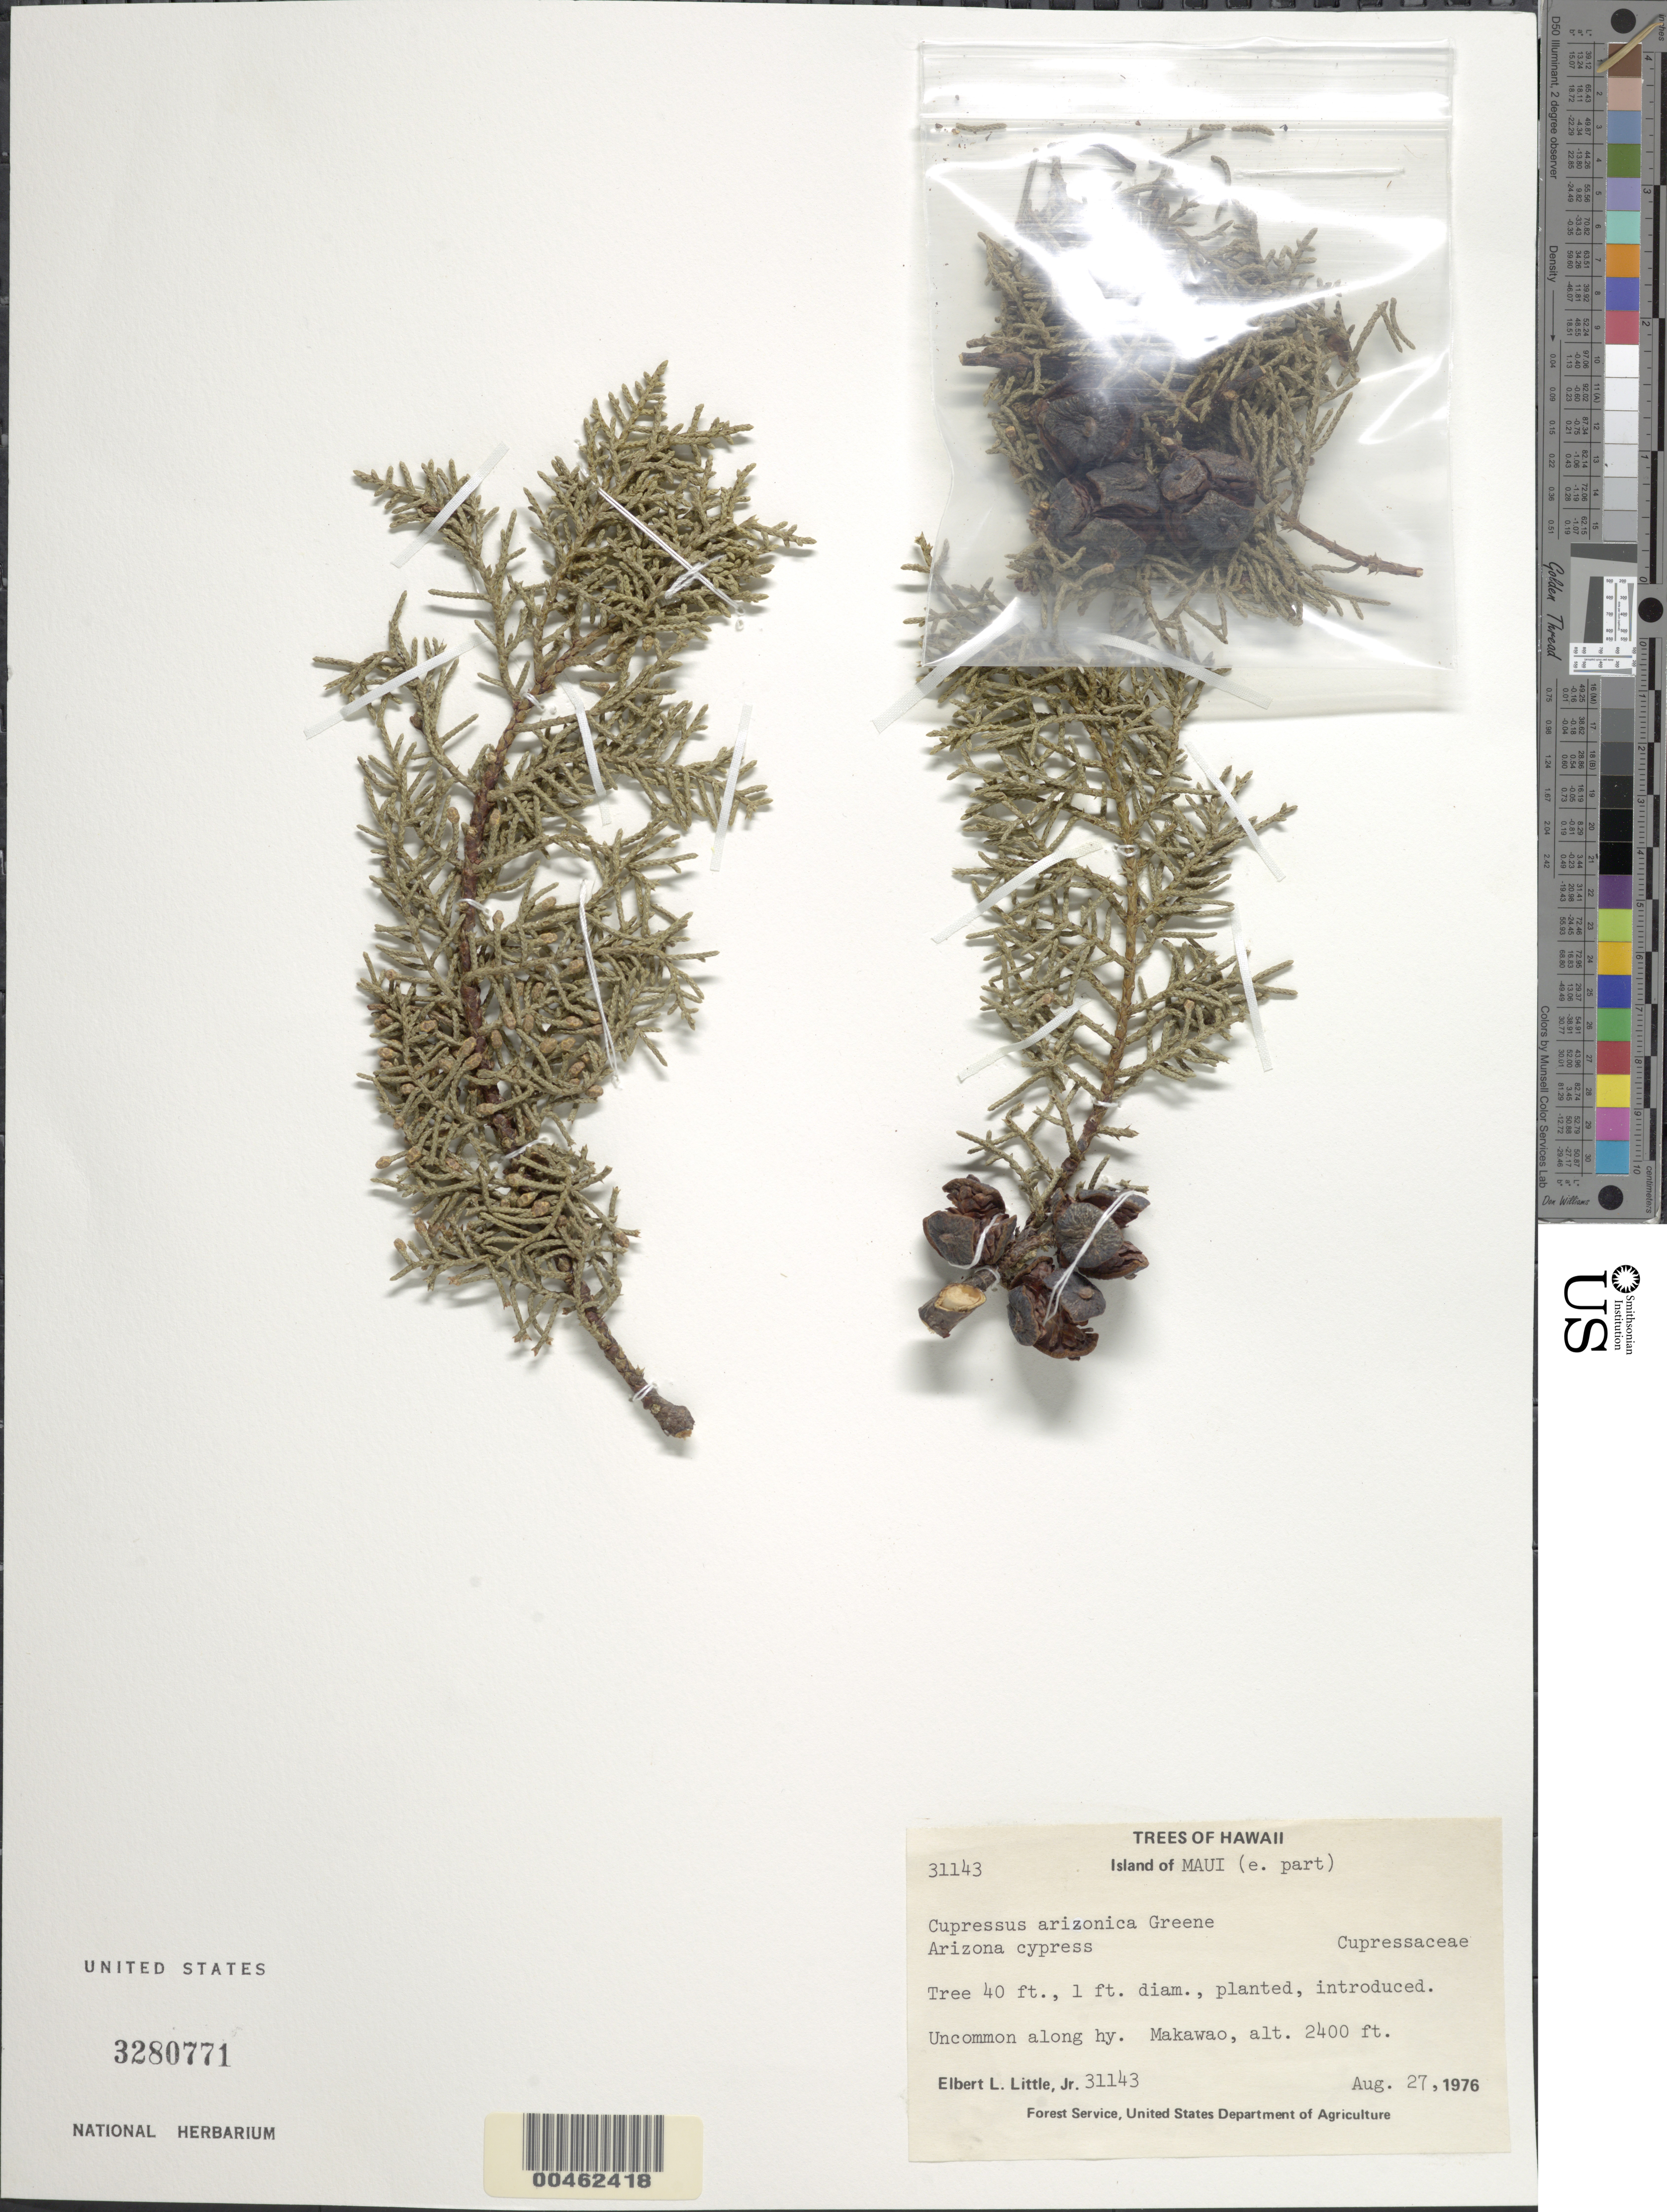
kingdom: Plantae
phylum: Tracheophyta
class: Pinopsida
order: Pinales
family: Cupressaceae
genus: Hesperocyparis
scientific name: Hesperocyparis arizonica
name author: (Greene) Bartel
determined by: (US) Smithsonian Institution - National Museum of Natural History - Department of Botany (UNITED STATES)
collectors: E. L. Little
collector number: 31143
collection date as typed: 27 Aug 1976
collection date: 1976-08-27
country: United States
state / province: Hawaii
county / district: Maui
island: Maui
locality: E part of Maui, Makawao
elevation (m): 732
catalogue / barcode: US 3280771